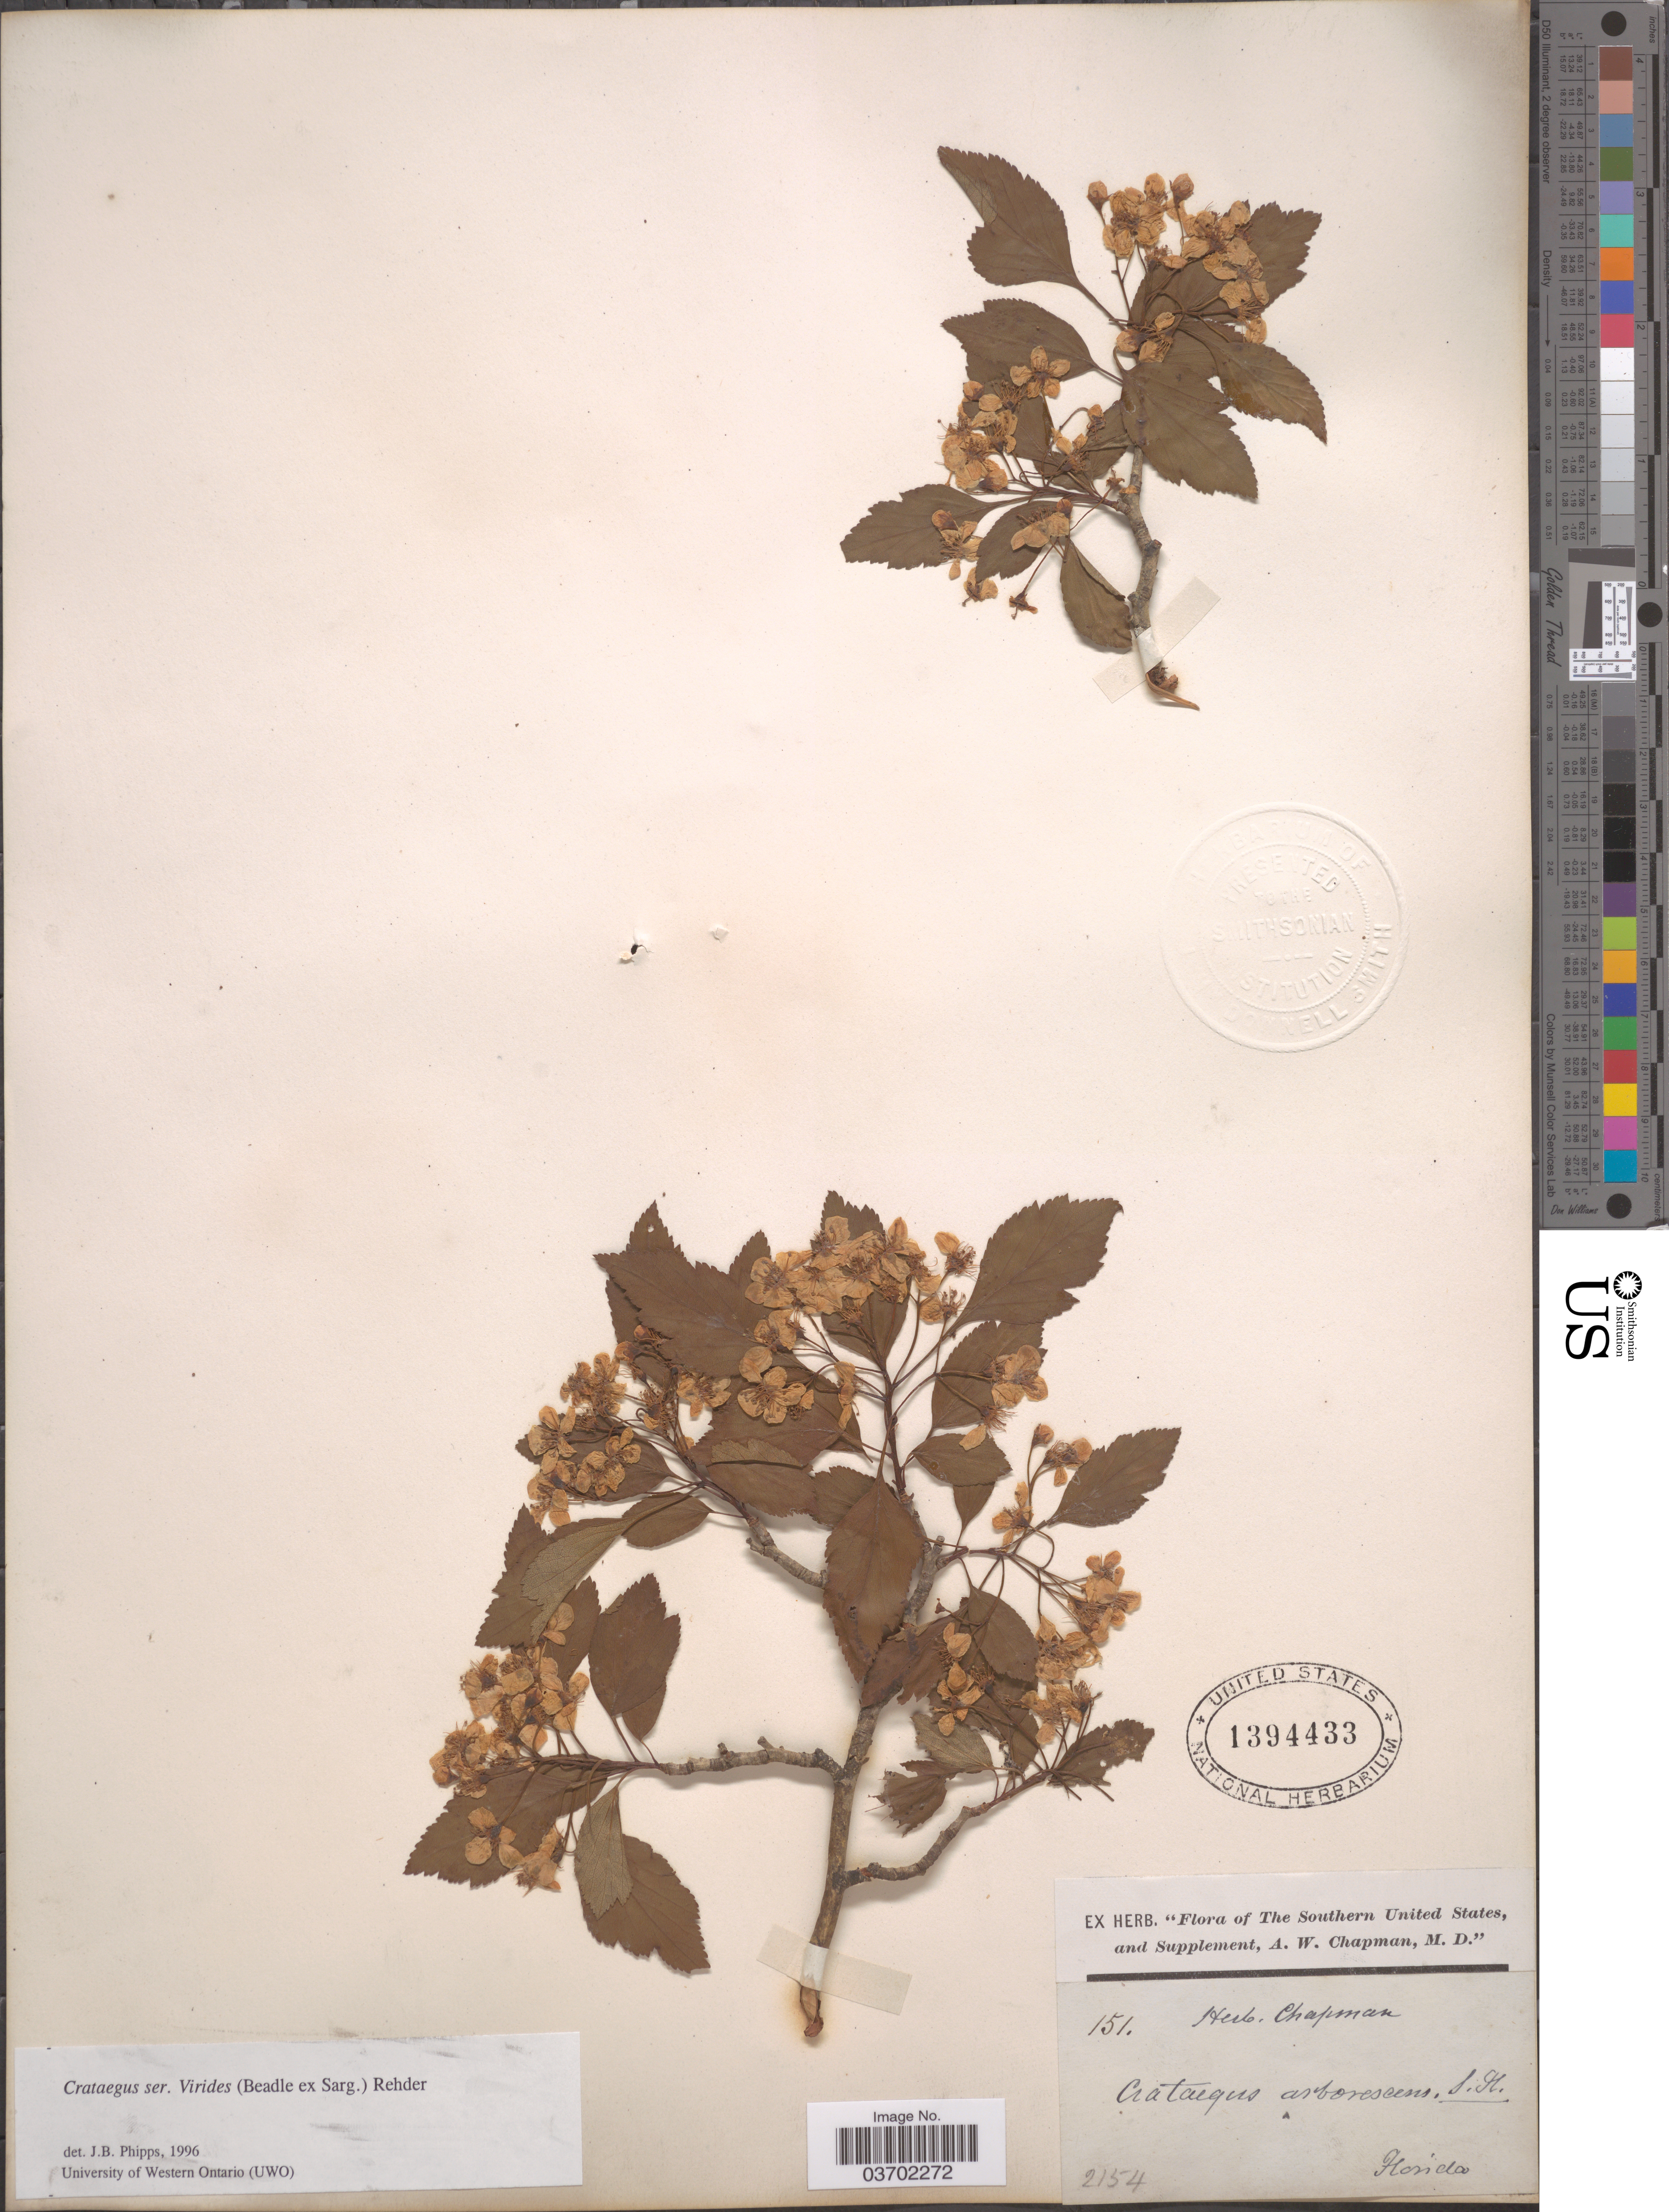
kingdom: Plantae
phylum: Tracheophyta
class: Magnoliopsida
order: Rosales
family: Rosaceae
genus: Crataegus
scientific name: Crataegus viridis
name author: L.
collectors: ex herb. A.W. Chapman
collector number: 151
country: United States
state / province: Florida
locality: The Southern United States.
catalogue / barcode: US 1394433